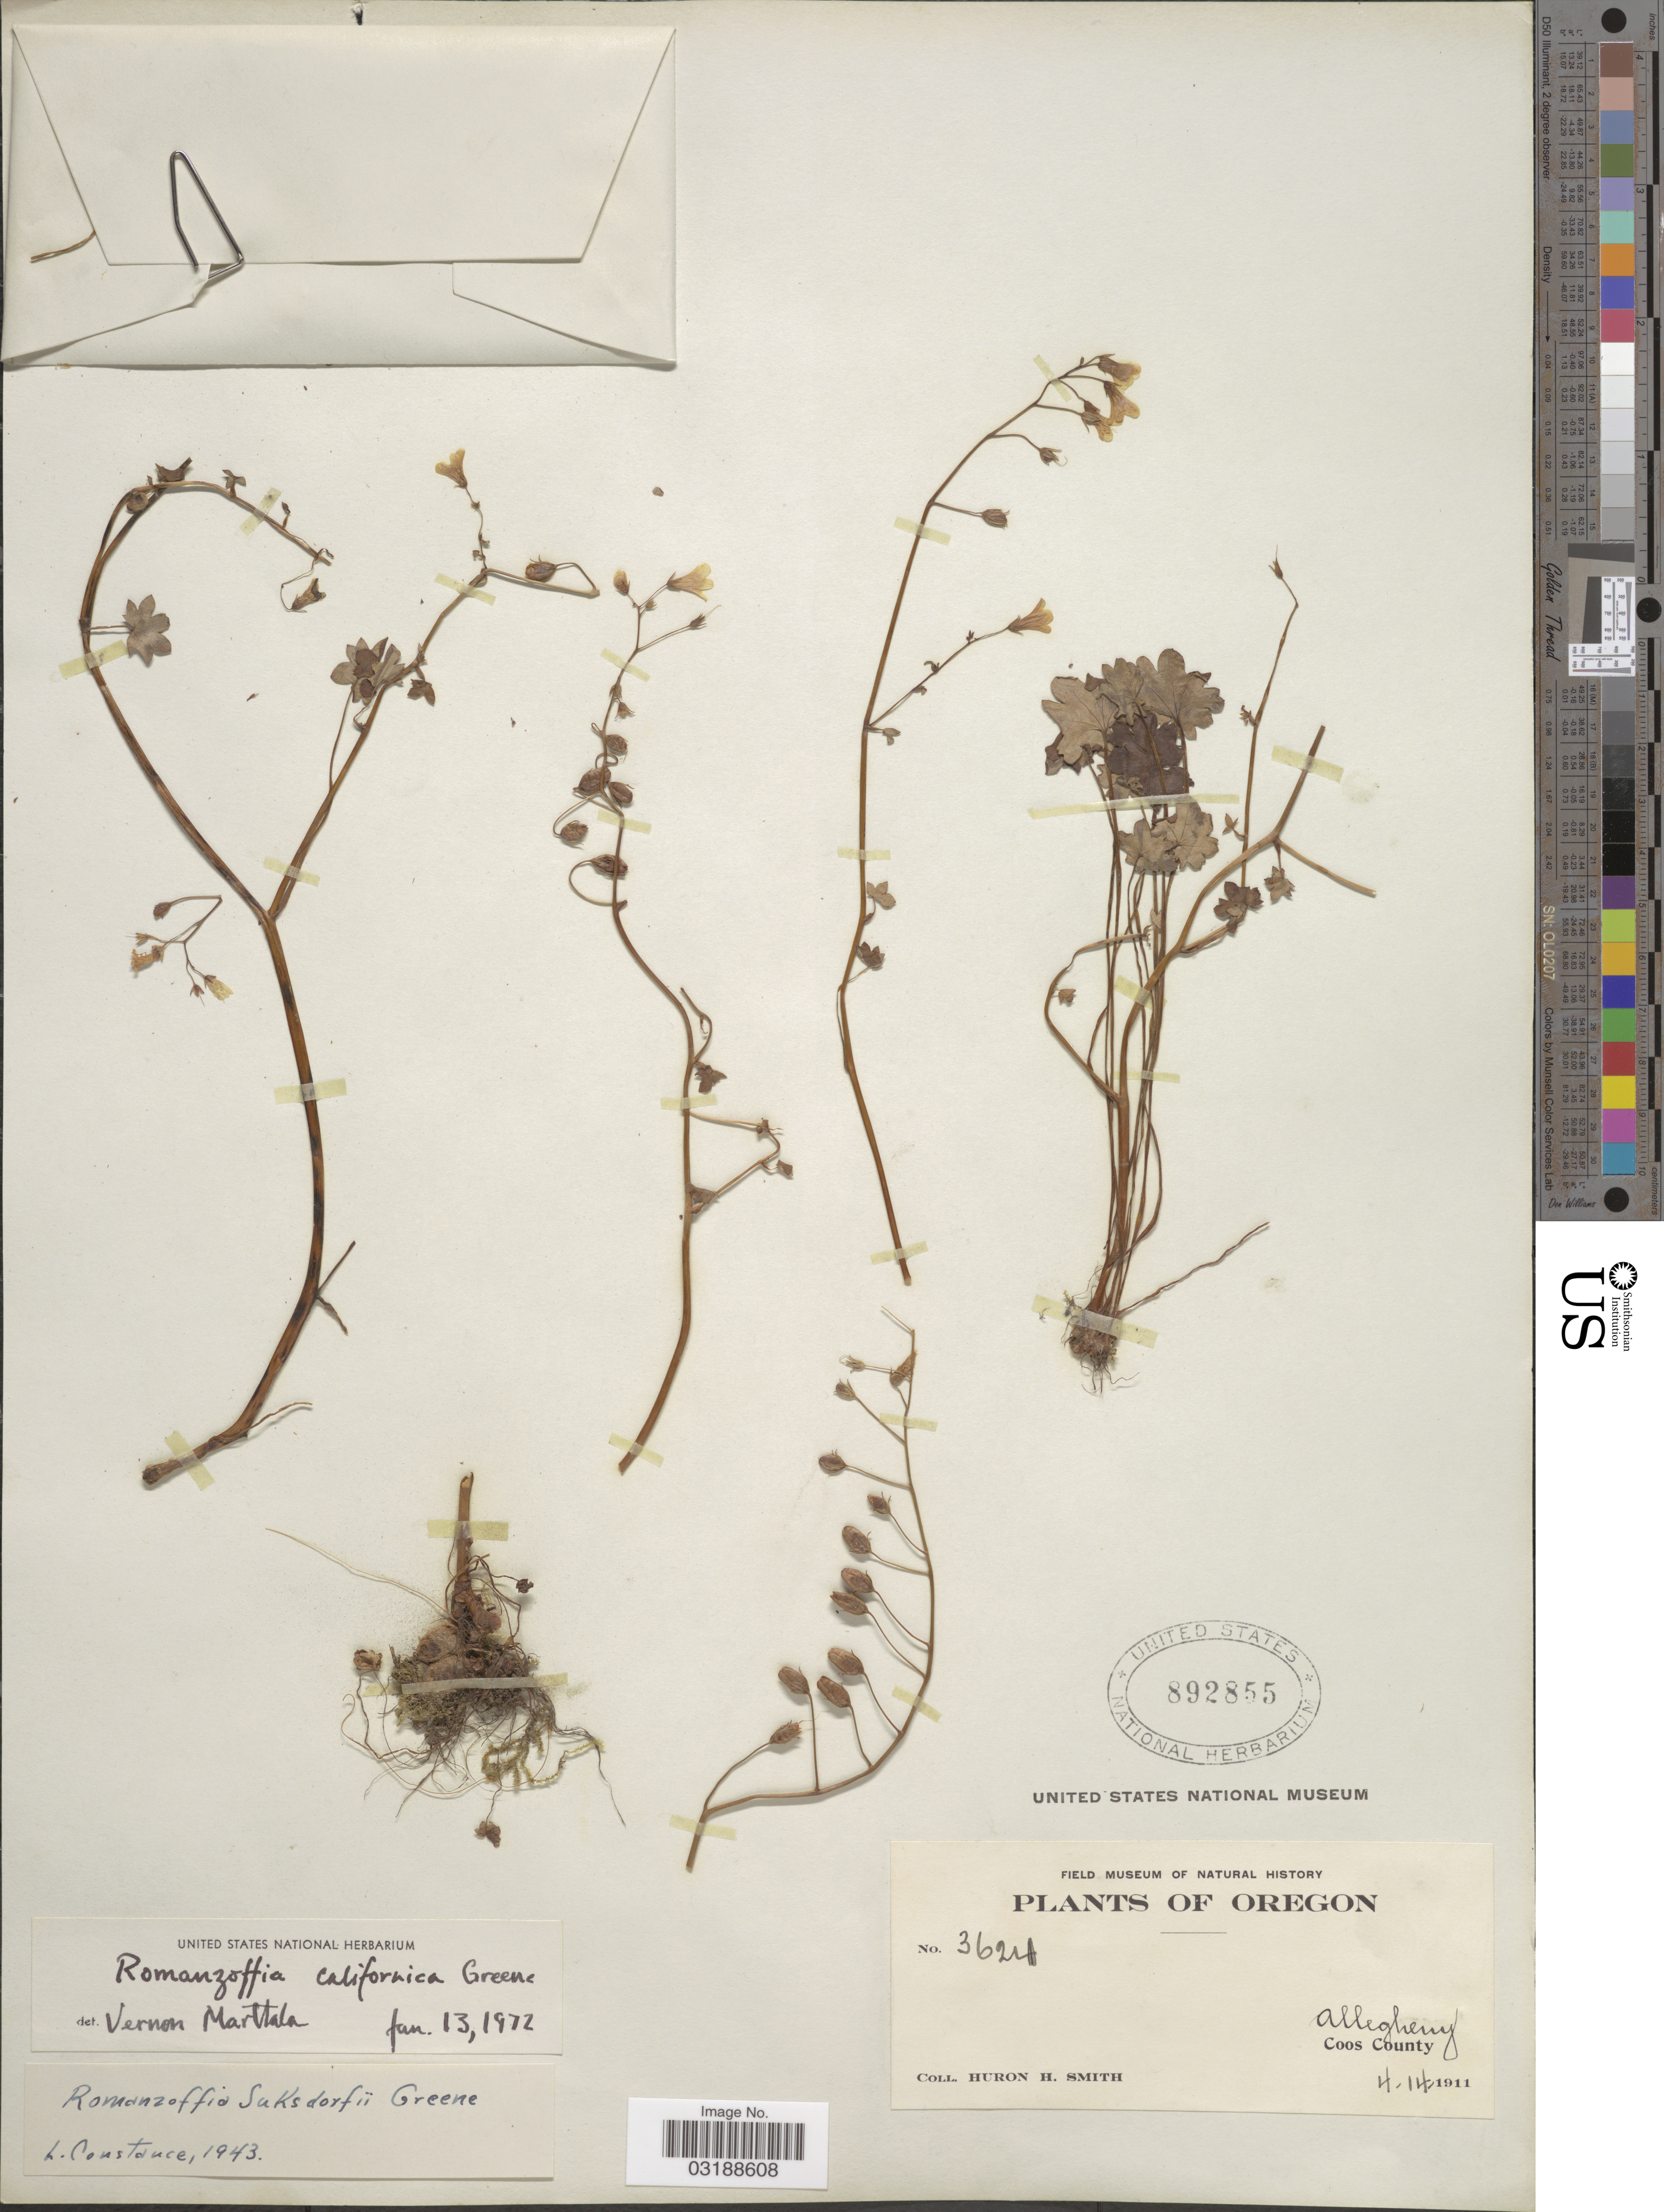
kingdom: Plantae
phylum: Tracheophyta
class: Magnoliopsida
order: Boraginales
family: Hydrophyllaceae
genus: Romanzoffia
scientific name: Romanzoffia californica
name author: Greene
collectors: Huron H. Smith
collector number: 3624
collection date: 1911-04-14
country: United States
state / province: Oregon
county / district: Coos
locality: Allegheny, Coos County.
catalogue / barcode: US 892855